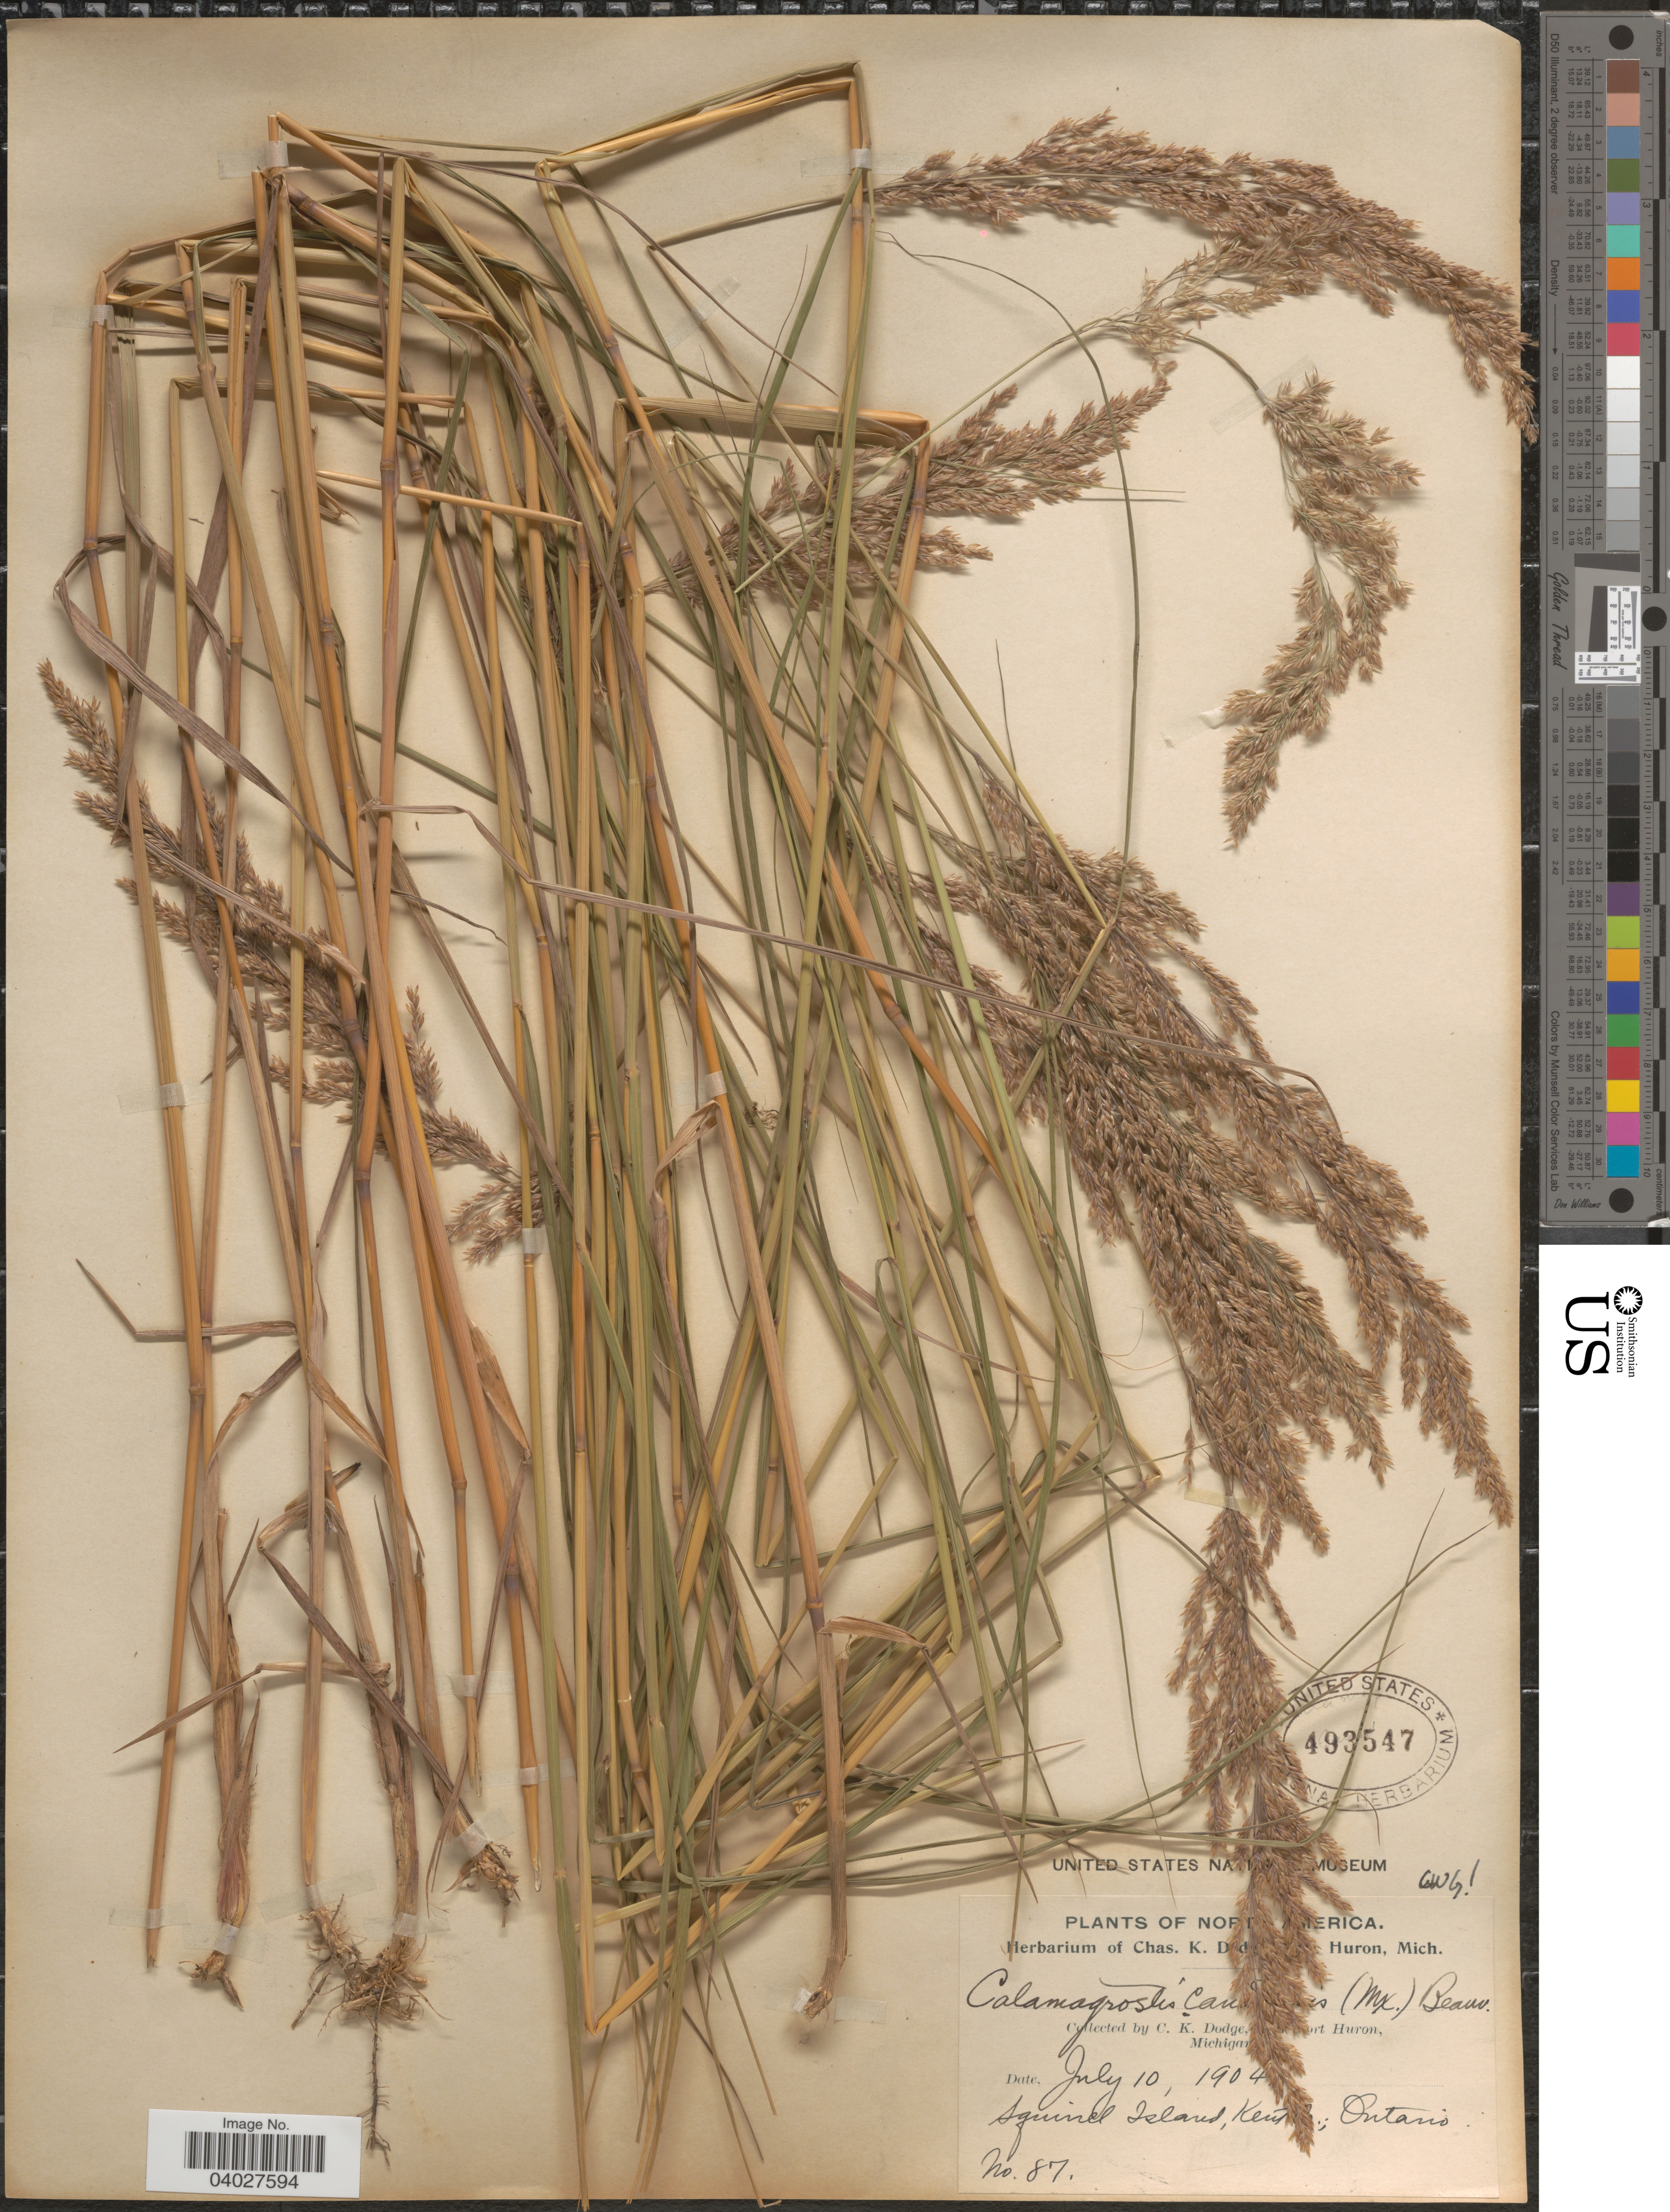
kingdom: Plantae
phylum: Tracheophyta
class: Liliopsida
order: Poales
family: Poaceae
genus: Calamagrostis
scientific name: Calamagrostis canadensis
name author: (Michx.) P. Beauv.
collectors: C. Dodge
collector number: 87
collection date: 1904-07-10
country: Canada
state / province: Ontario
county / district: Kent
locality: Squirrel Island.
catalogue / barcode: US 493547